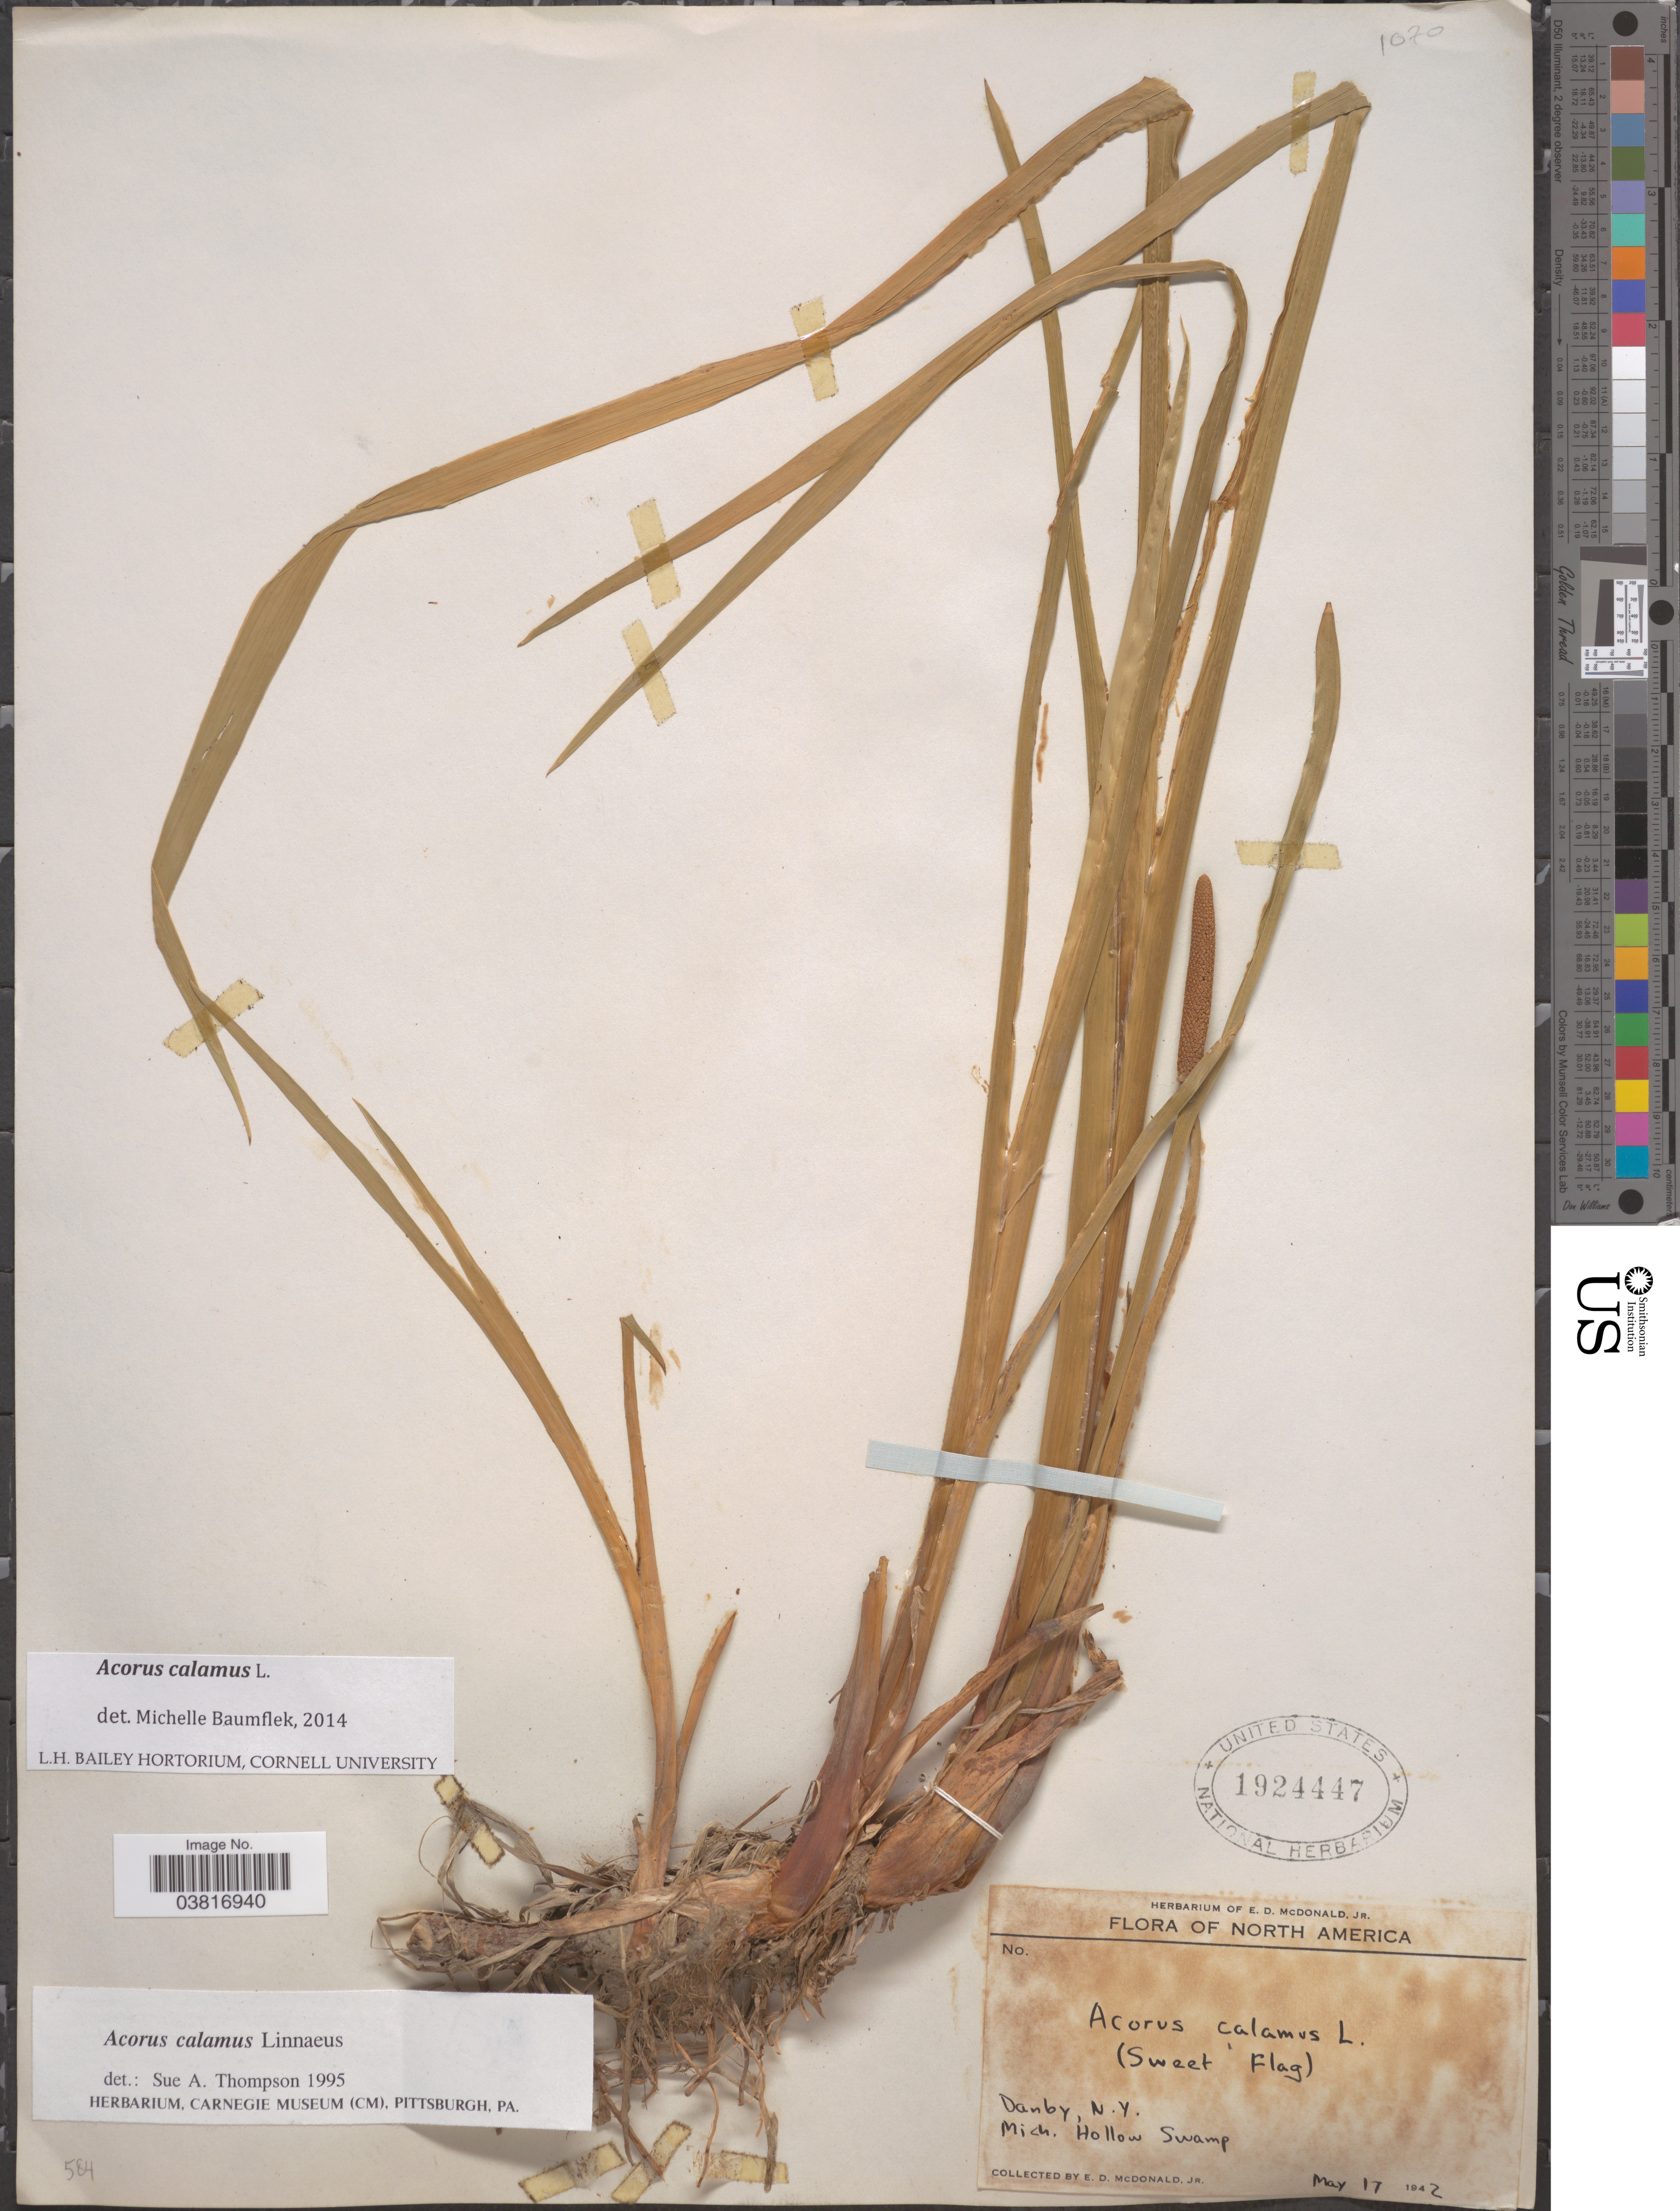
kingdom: Plantae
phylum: Tracheophyta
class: Liliopsida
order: Acorales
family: Acoraceae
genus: Acorus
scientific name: Acorus calamus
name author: L.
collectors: E. D. McDonald Jr.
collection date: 1942-05-17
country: United States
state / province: New York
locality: Danby. Mich. Hollow Swamp.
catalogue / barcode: US 1924447